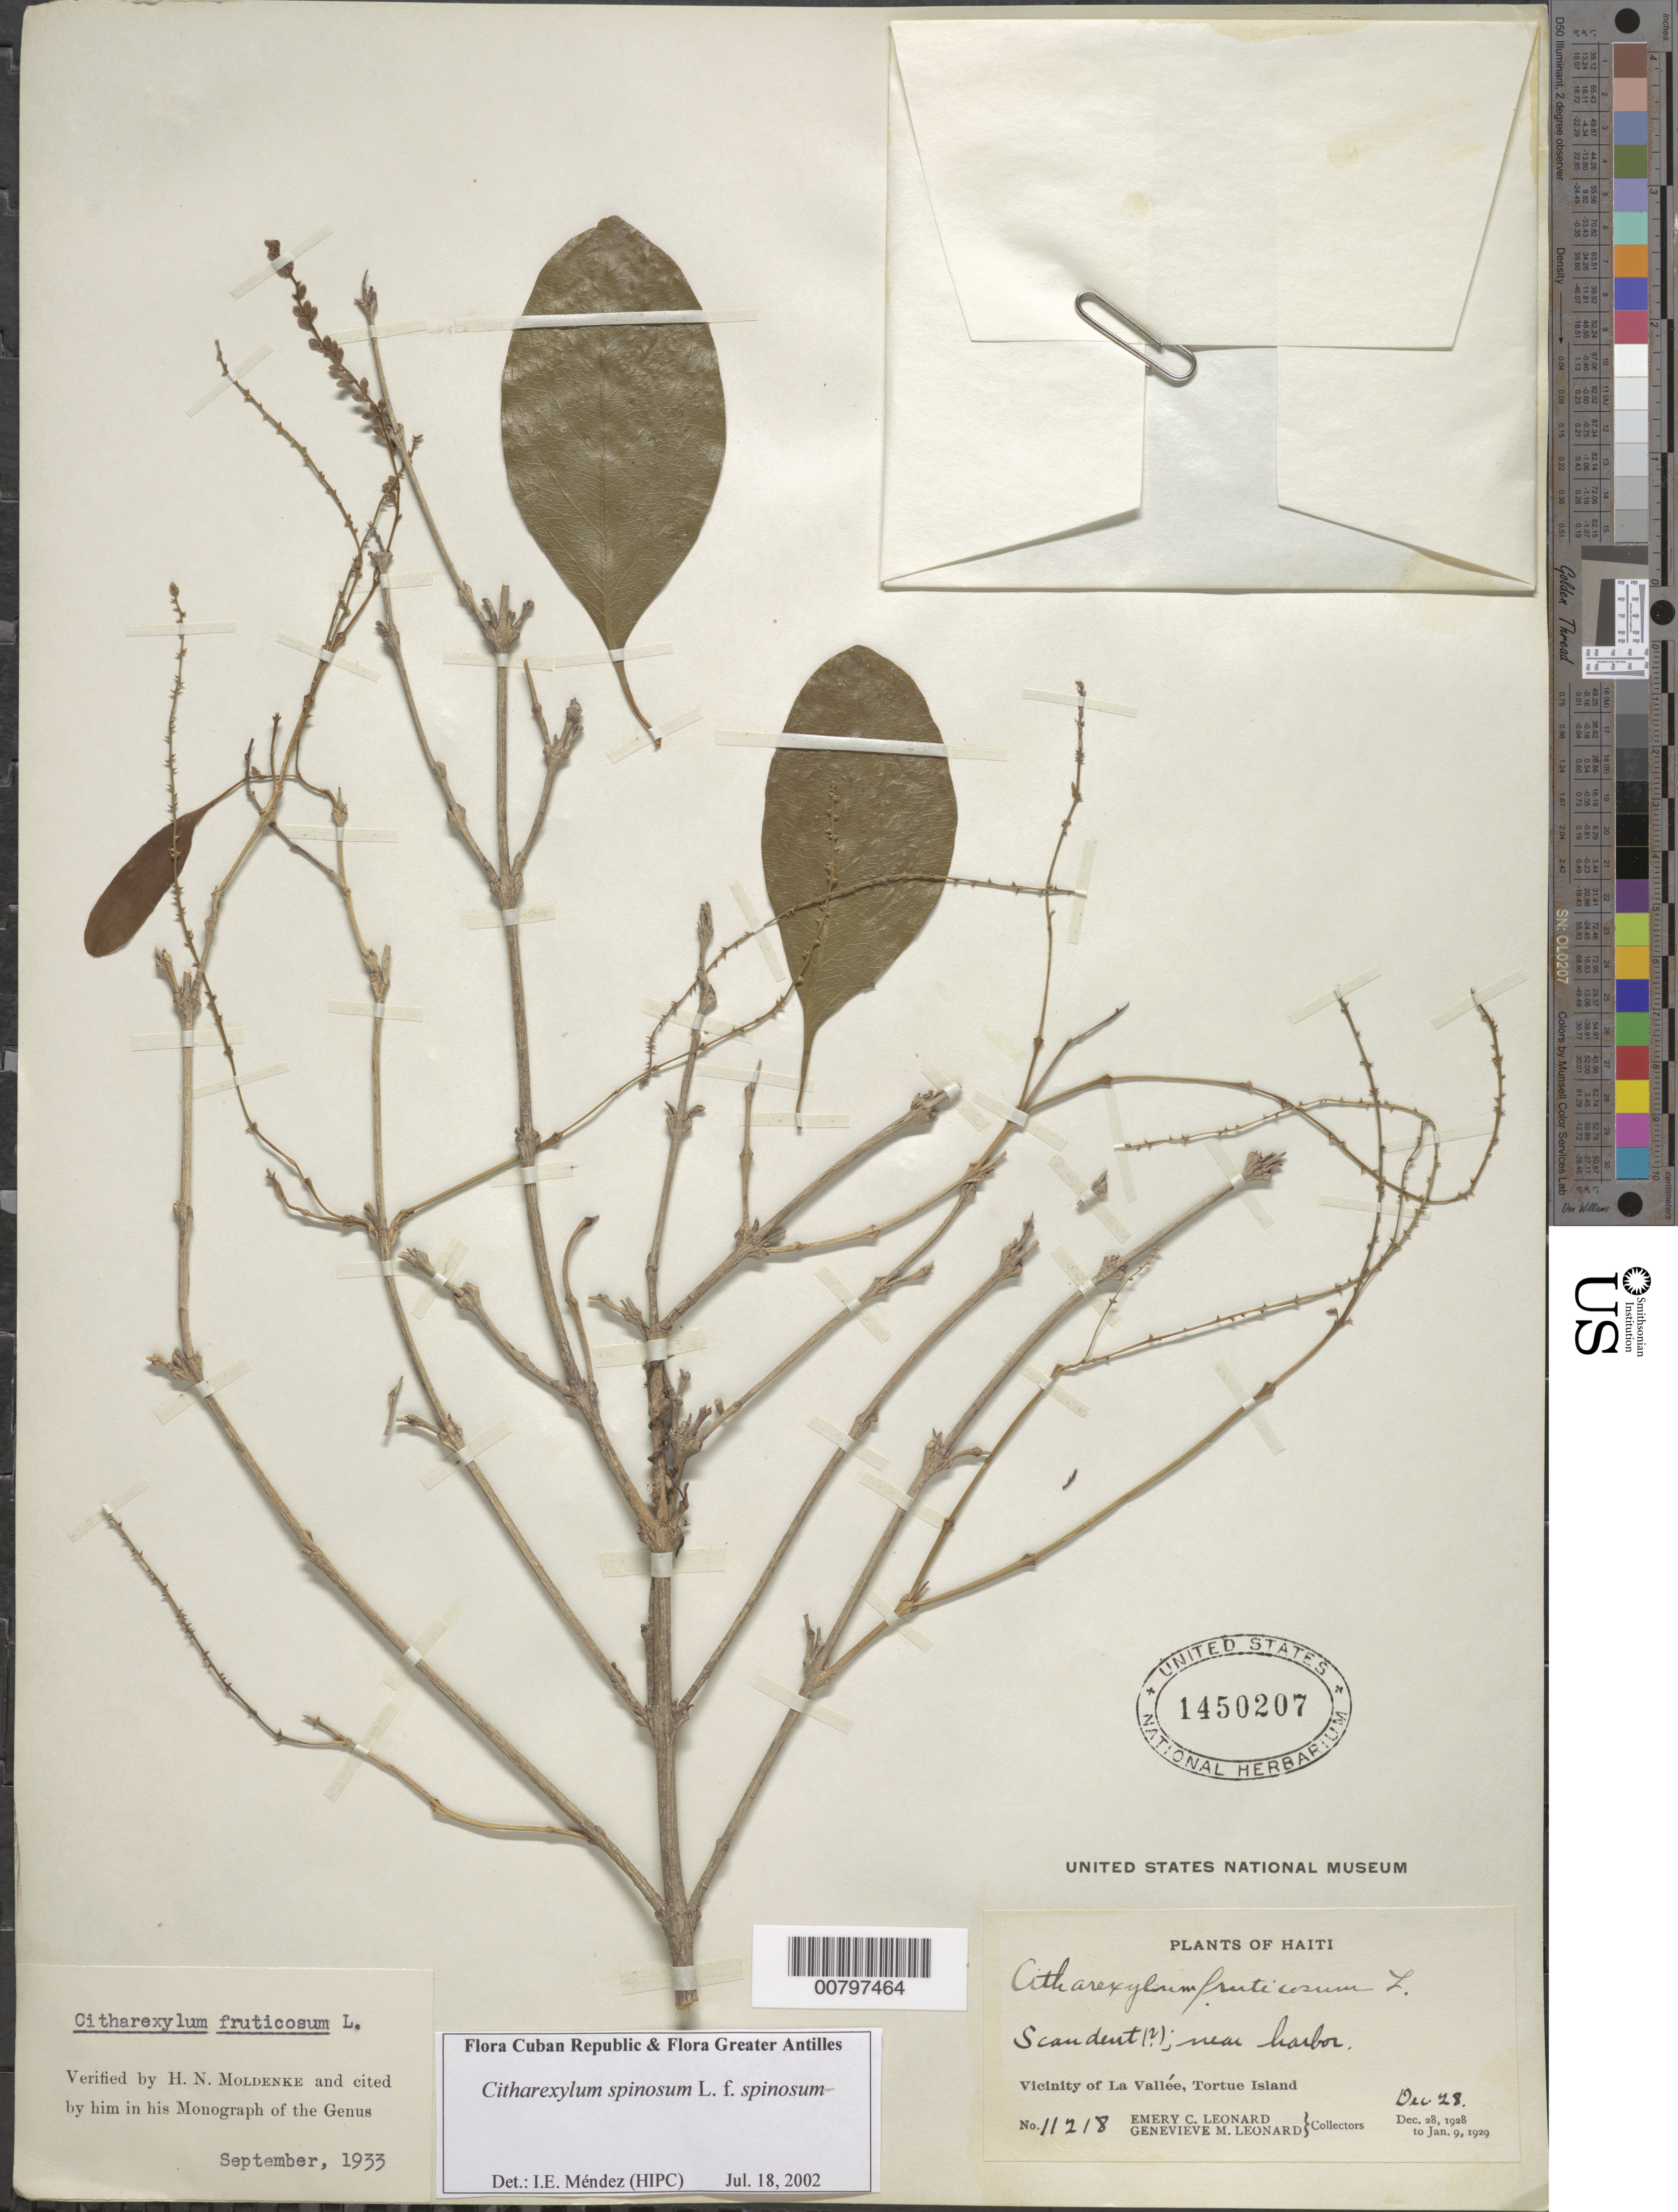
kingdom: Plantae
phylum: Tracheophyta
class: Magnoliopsida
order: Lamiales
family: Verbenaceae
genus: Citharexylum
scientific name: Citharexylum spinosum f. spinosum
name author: L.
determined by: Méndez, Isidro E., (HIPC)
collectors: E. C. Leonard & G. M. Leonard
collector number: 11218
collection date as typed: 28 Dec 1928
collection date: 1928-12-28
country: Haiti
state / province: Nord-Ouest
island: Île de la Tortue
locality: Vicinity of La Vallée, near harbor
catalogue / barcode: US 1450207